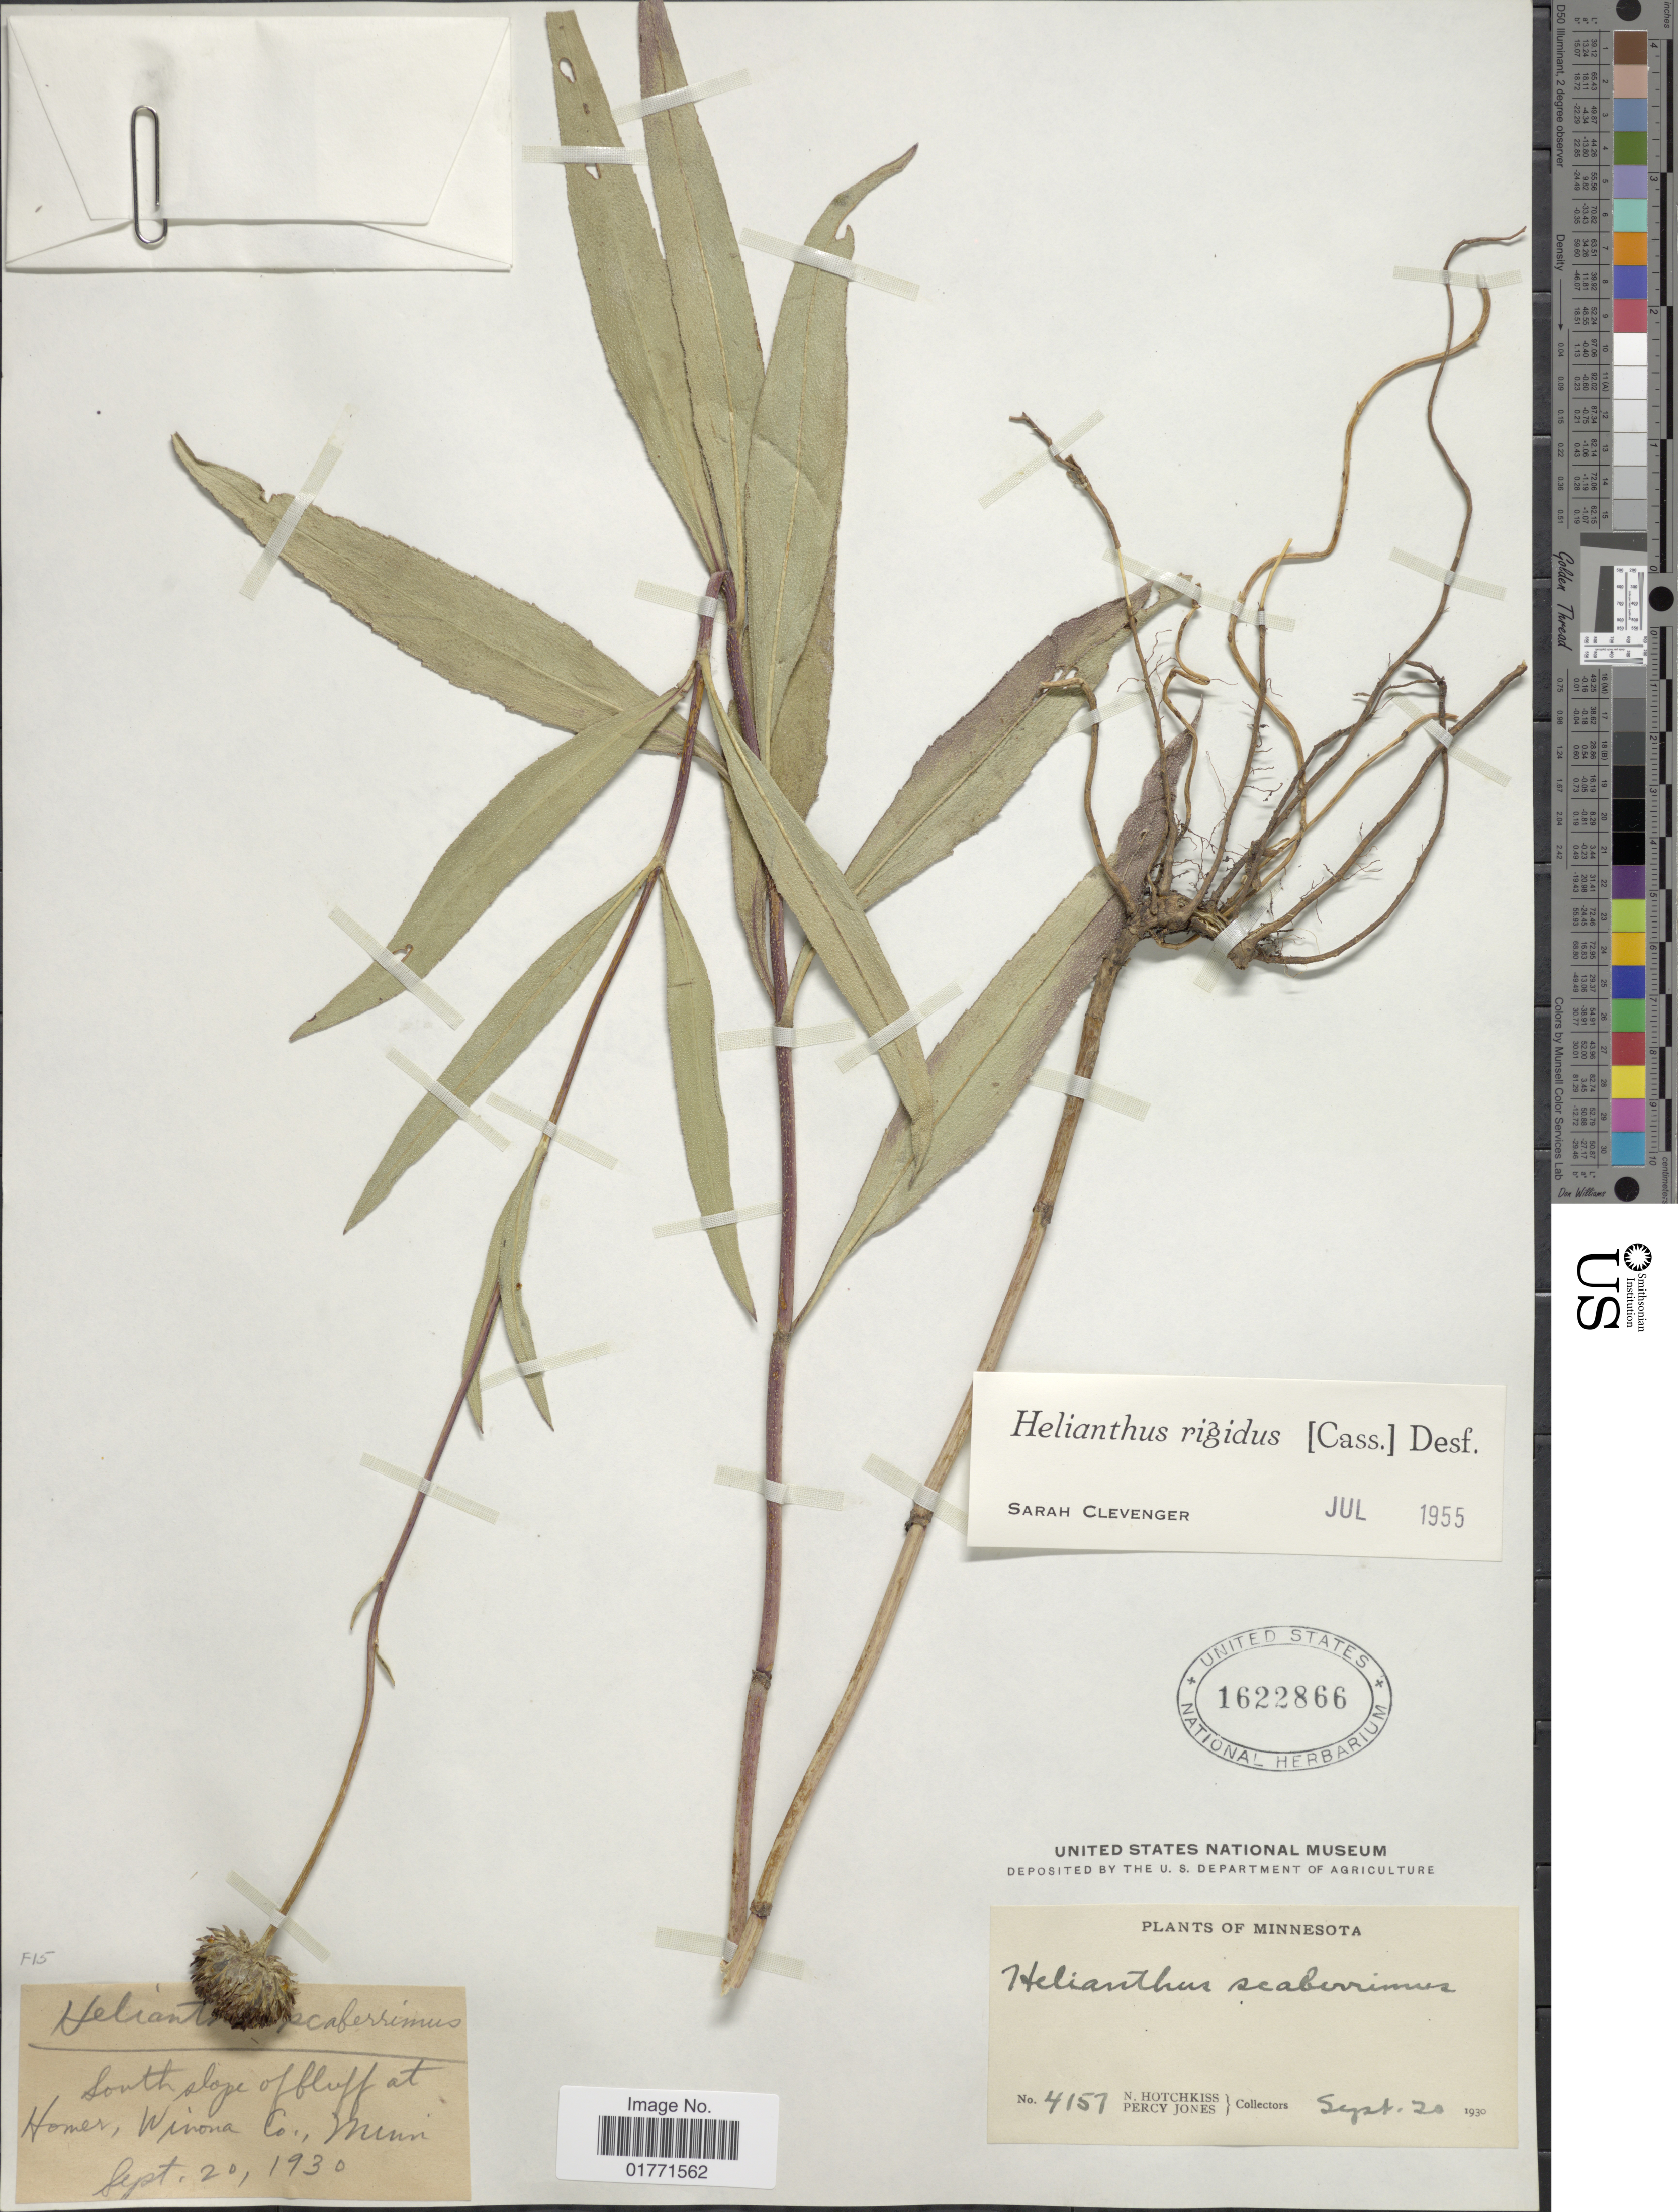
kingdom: Plantae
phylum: Tracheophyta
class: Magnoliopsida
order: Asterales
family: Asteraceae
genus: Helianthus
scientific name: Helianthus rigidus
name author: (Cass.) Desf.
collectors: N. Hotchkiss & P. Jones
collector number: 4157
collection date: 1930-09-20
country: United States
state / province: Minnesota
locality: South slope of bliff at Homer, Winona Co., Minn.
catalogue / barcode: US 1622866